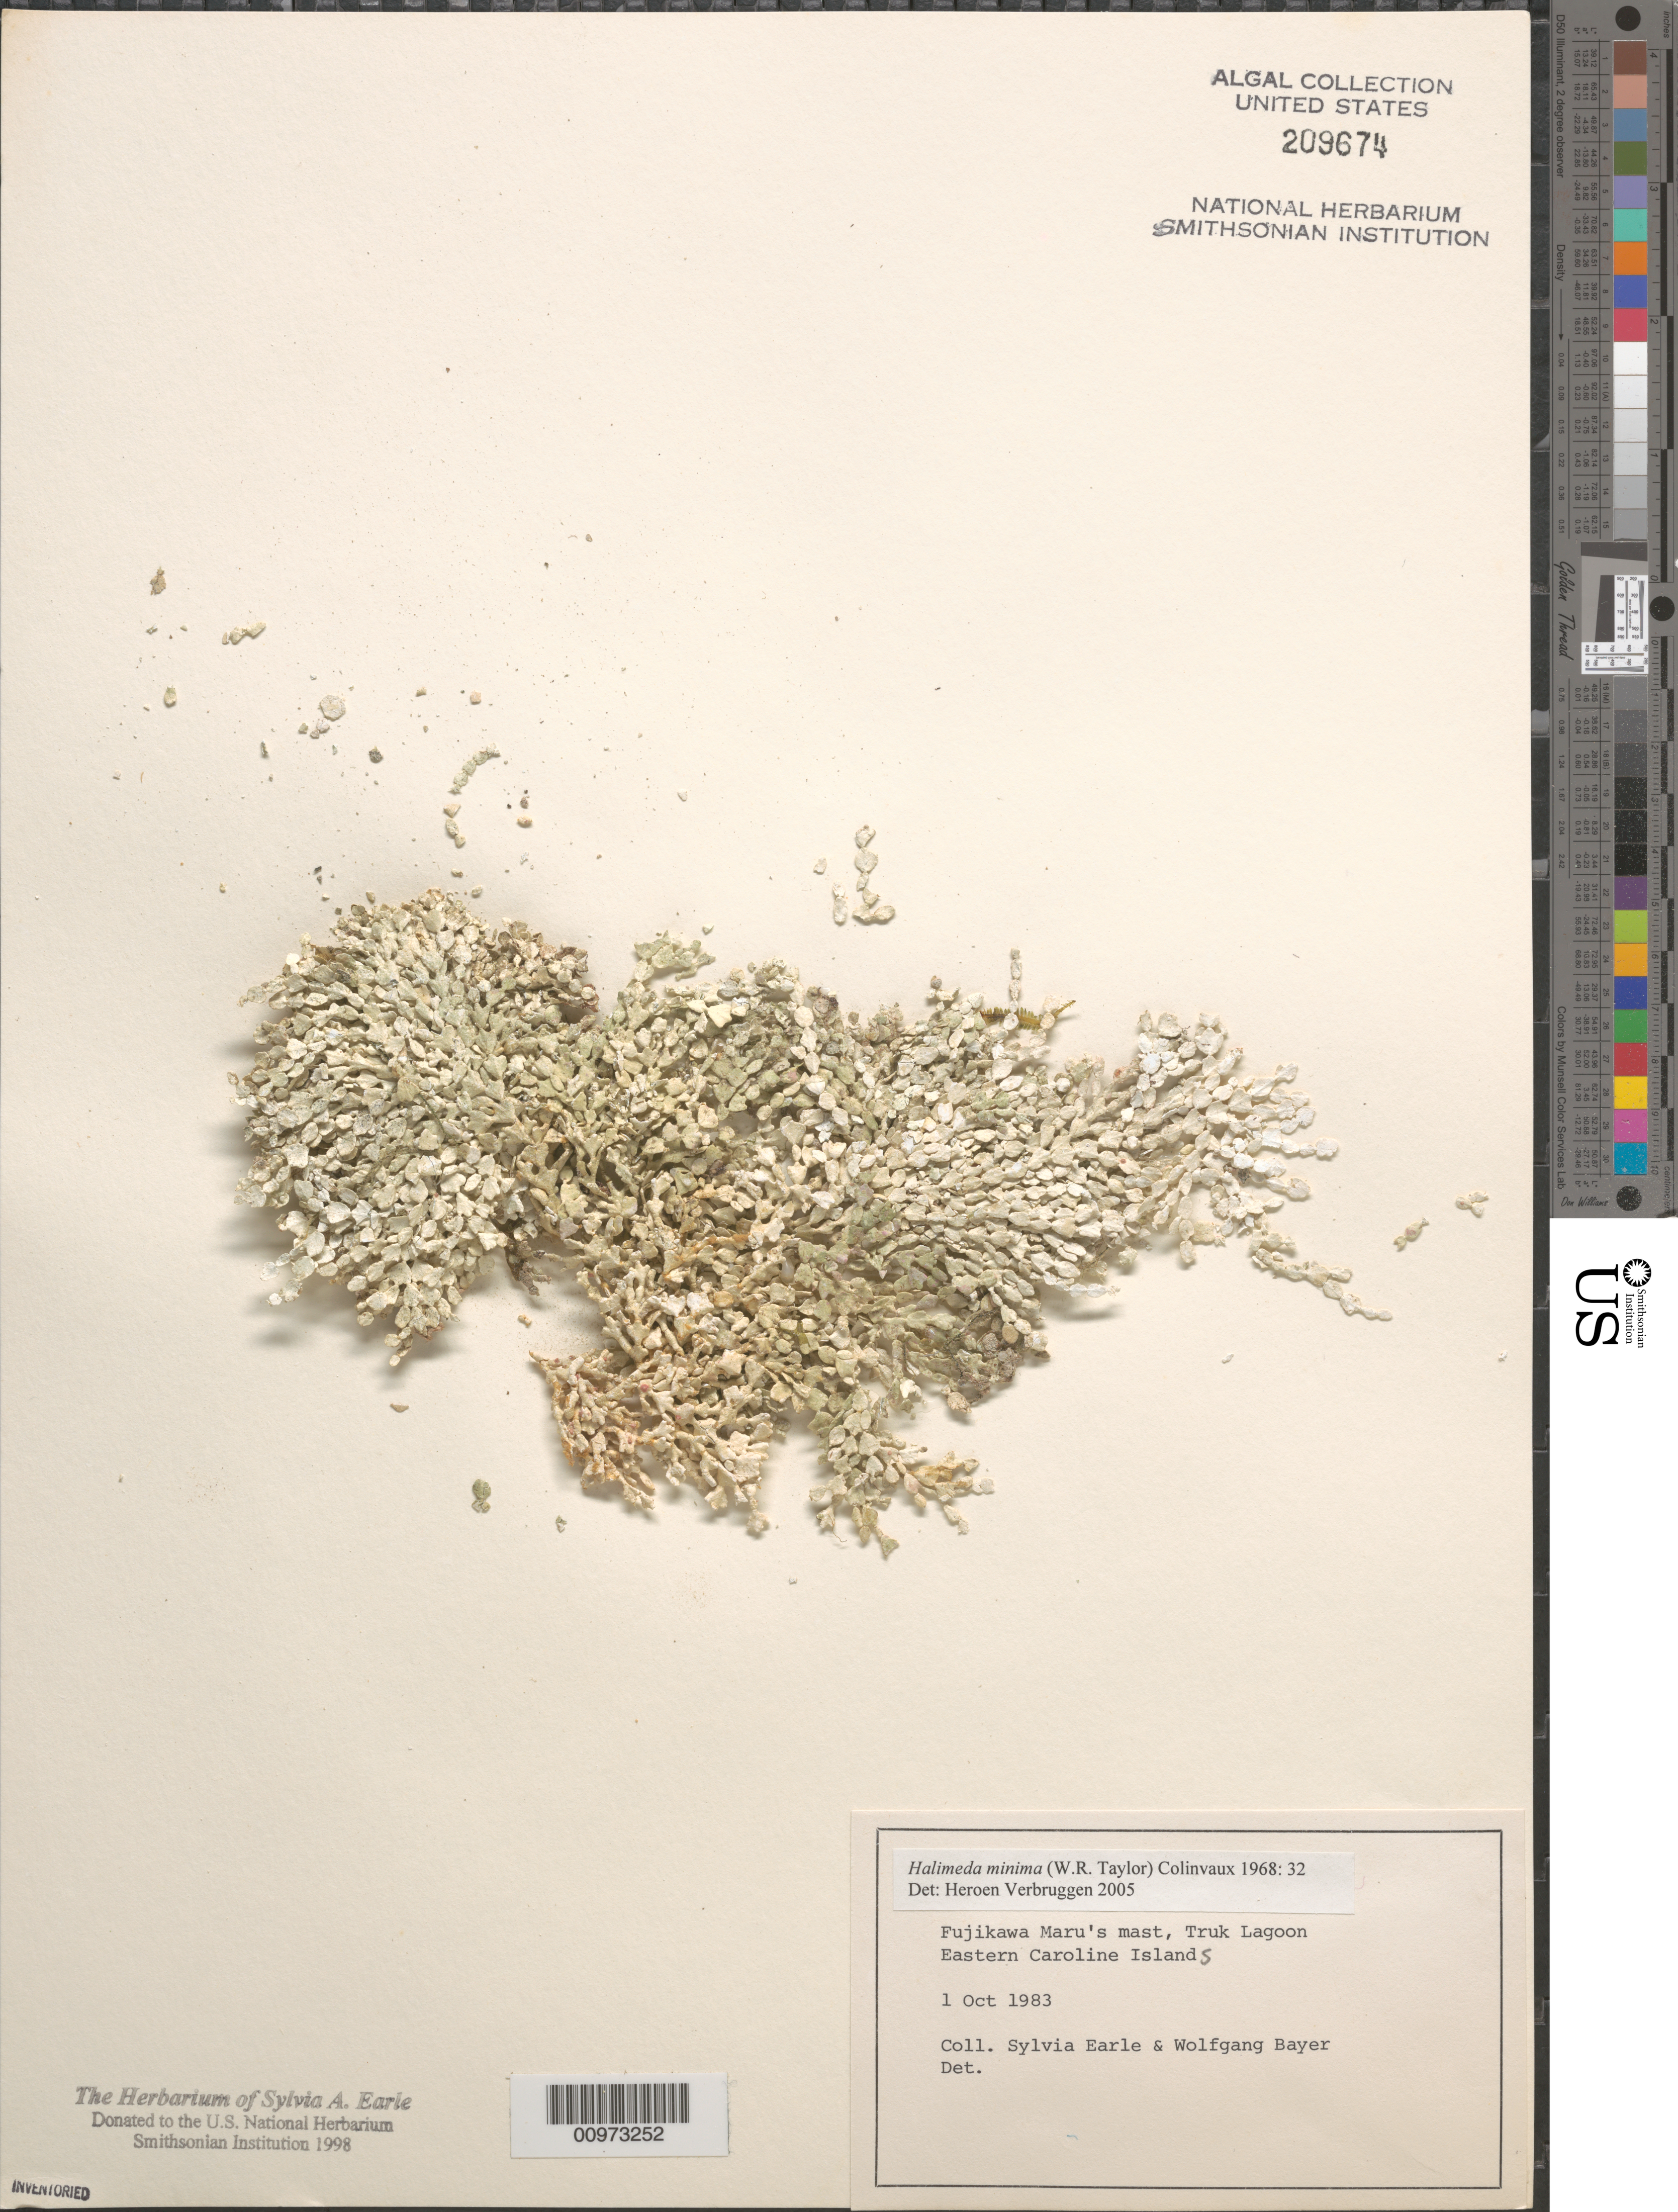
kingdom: Plantae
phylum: Chlorophyta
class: Ulvophyceae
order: Bryopsidales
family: Halimedaceae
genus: Halimeda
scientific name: Halimeda minima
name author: (W.R. Taylor) Hillis-Colinvaux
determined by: Verbruggen, H.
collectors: S. A. Earle & W. Bayer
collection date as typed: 01 Oct 1983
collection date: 1983-10-01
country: Micronesia, Federated States of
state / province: Truk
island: Truk (Chuuk) Is.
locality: Chuuk Lagoon [Truk Lagoon], Fujikawa Maru mast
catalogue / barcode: US 209674